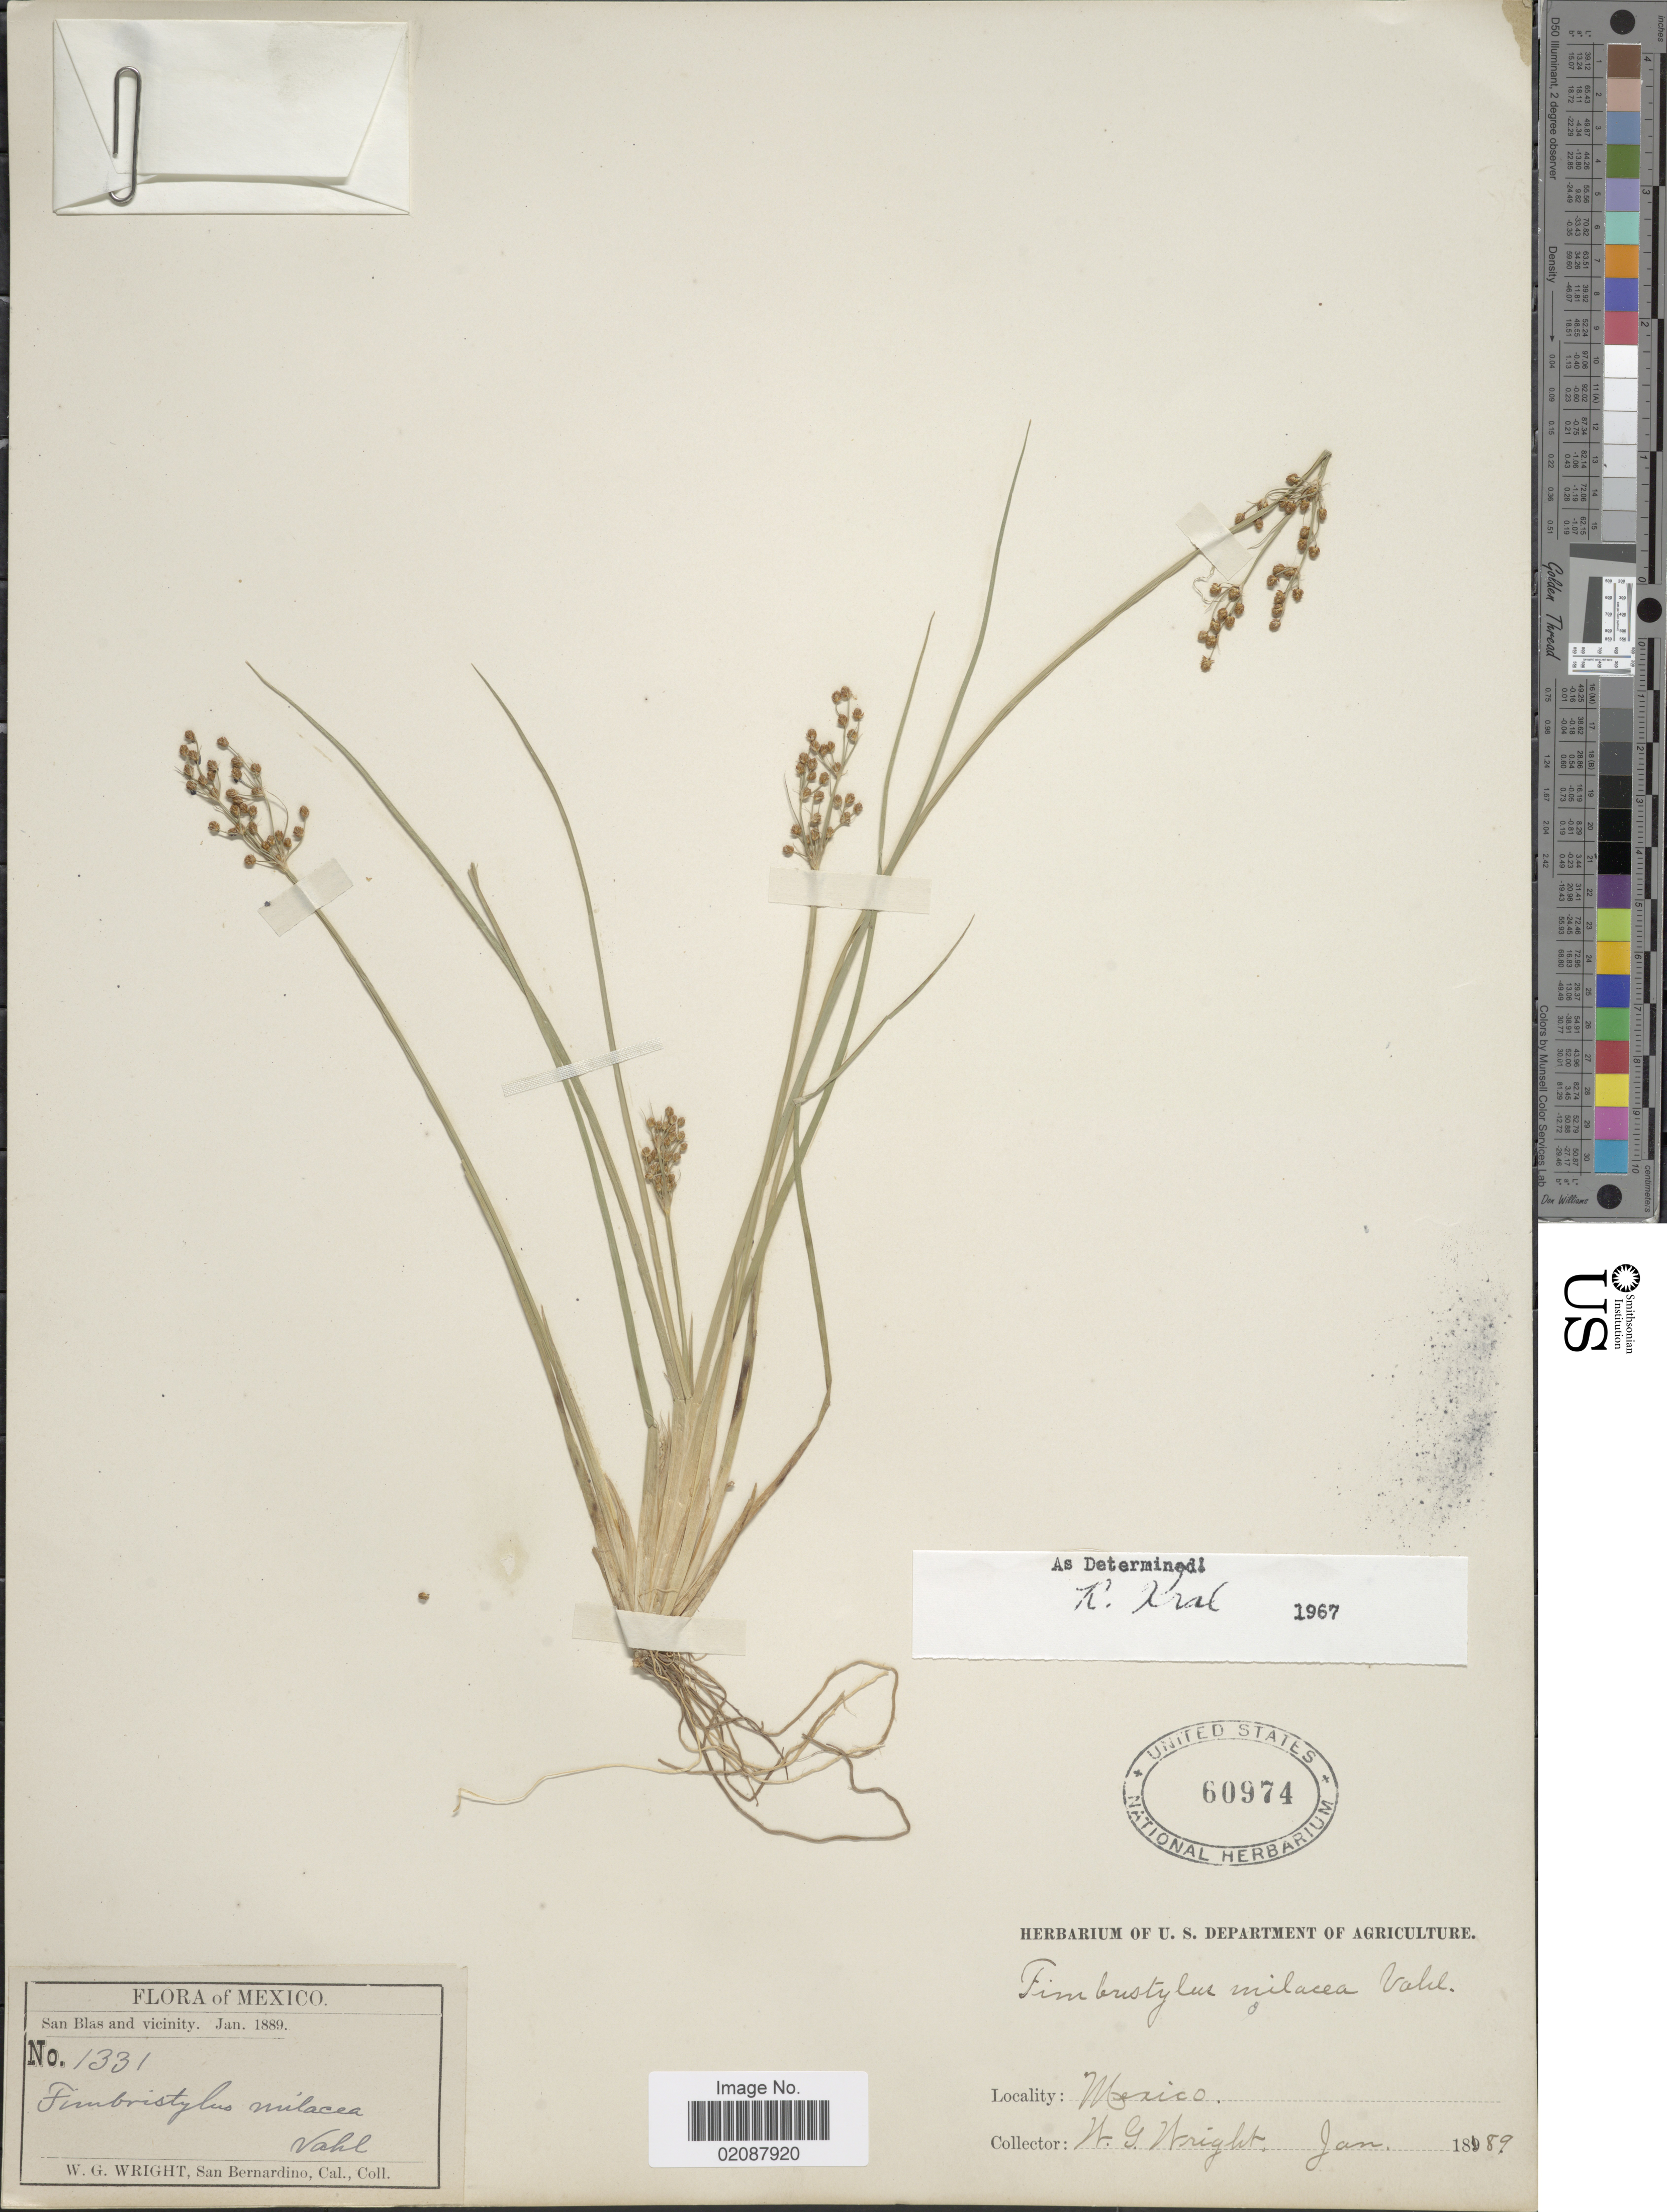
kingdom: Plantae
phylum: Tracheophyta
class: Liliopsida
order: Poales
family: Cyperaceae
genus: Fimbristylis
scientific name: Fimbristylis littoralis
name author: Gaudich.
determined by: Strong, M. T., (US), Smithsonian Institution - National Museum of Natural History (UNITED STATES)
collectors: W. G. Wright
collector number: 1331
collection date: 1889-01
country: Mexico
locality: San Blas and vicinity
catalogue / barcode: US 60974